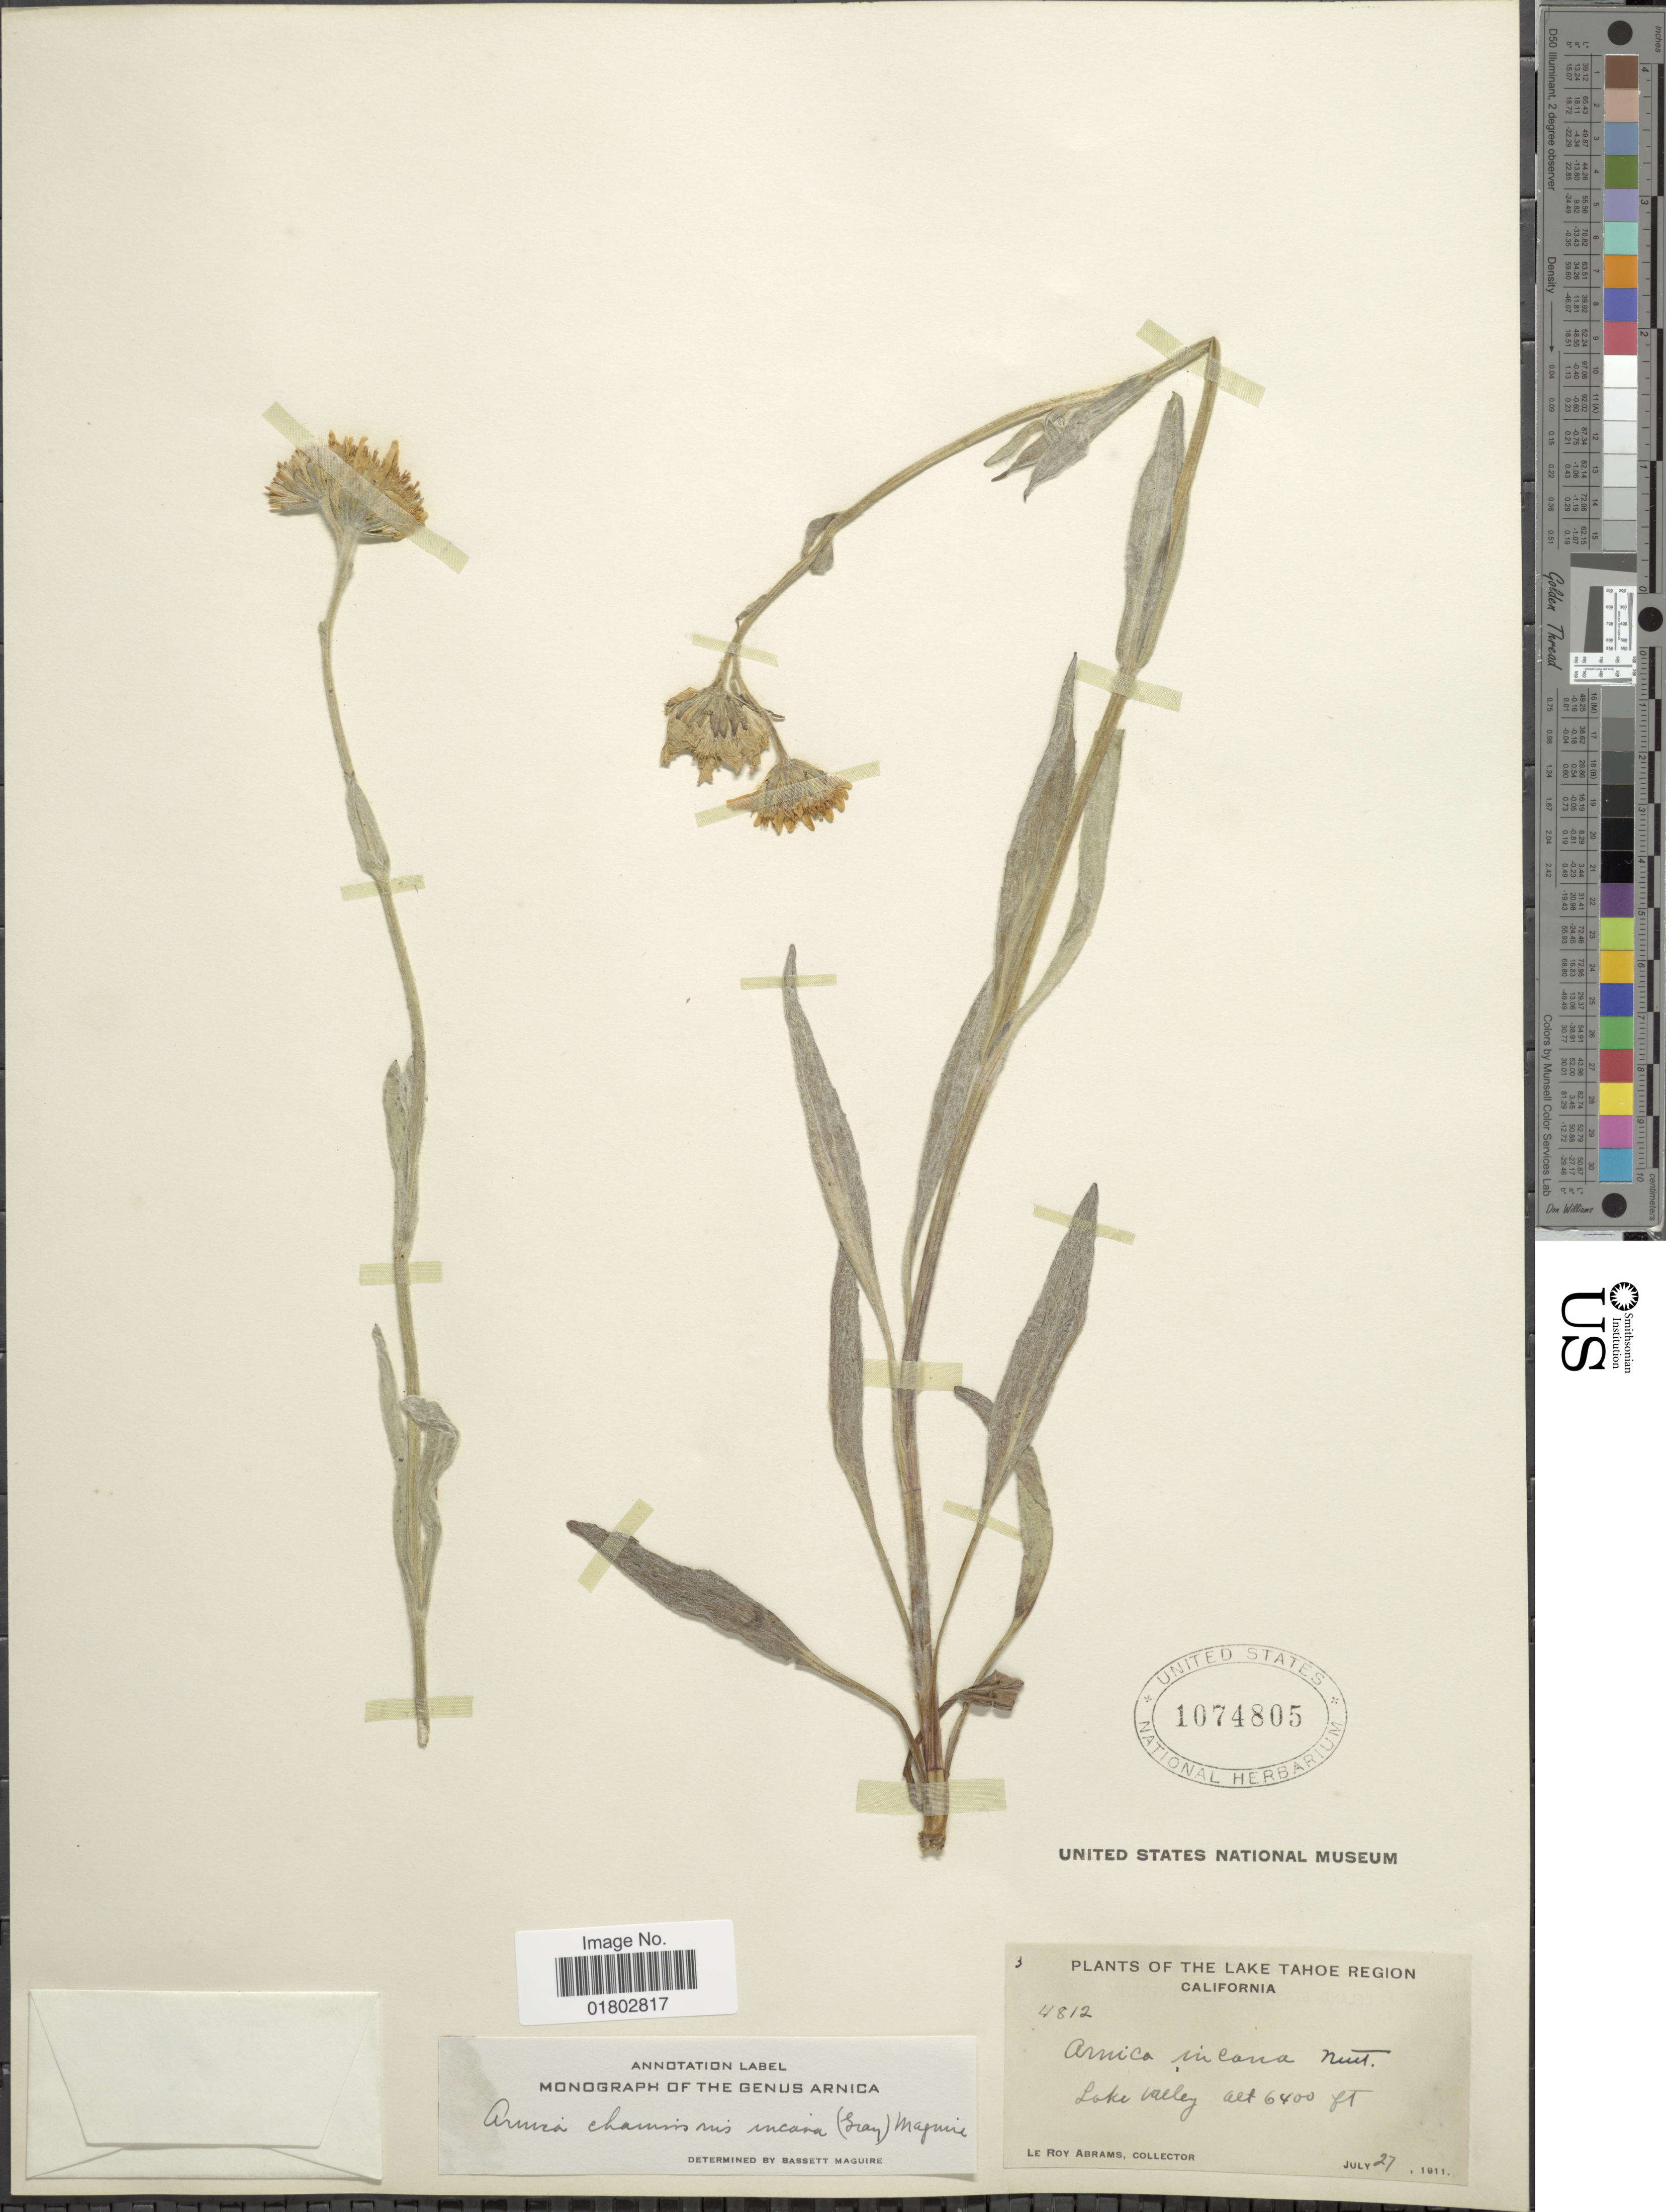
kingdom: Plantae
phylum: Tracheophyta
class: Magnoliopsida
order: Asterales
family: Asteraceae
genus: Arnica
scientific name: Arnica chamissonis subsp. incana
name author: (A. Gray) Maguire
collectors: L. Abrams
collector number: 4812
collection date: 1911-07-27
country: United States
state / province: California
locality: The Lake Tahoe Region, Lake Valley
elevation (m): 1951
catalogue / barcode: US 1074805